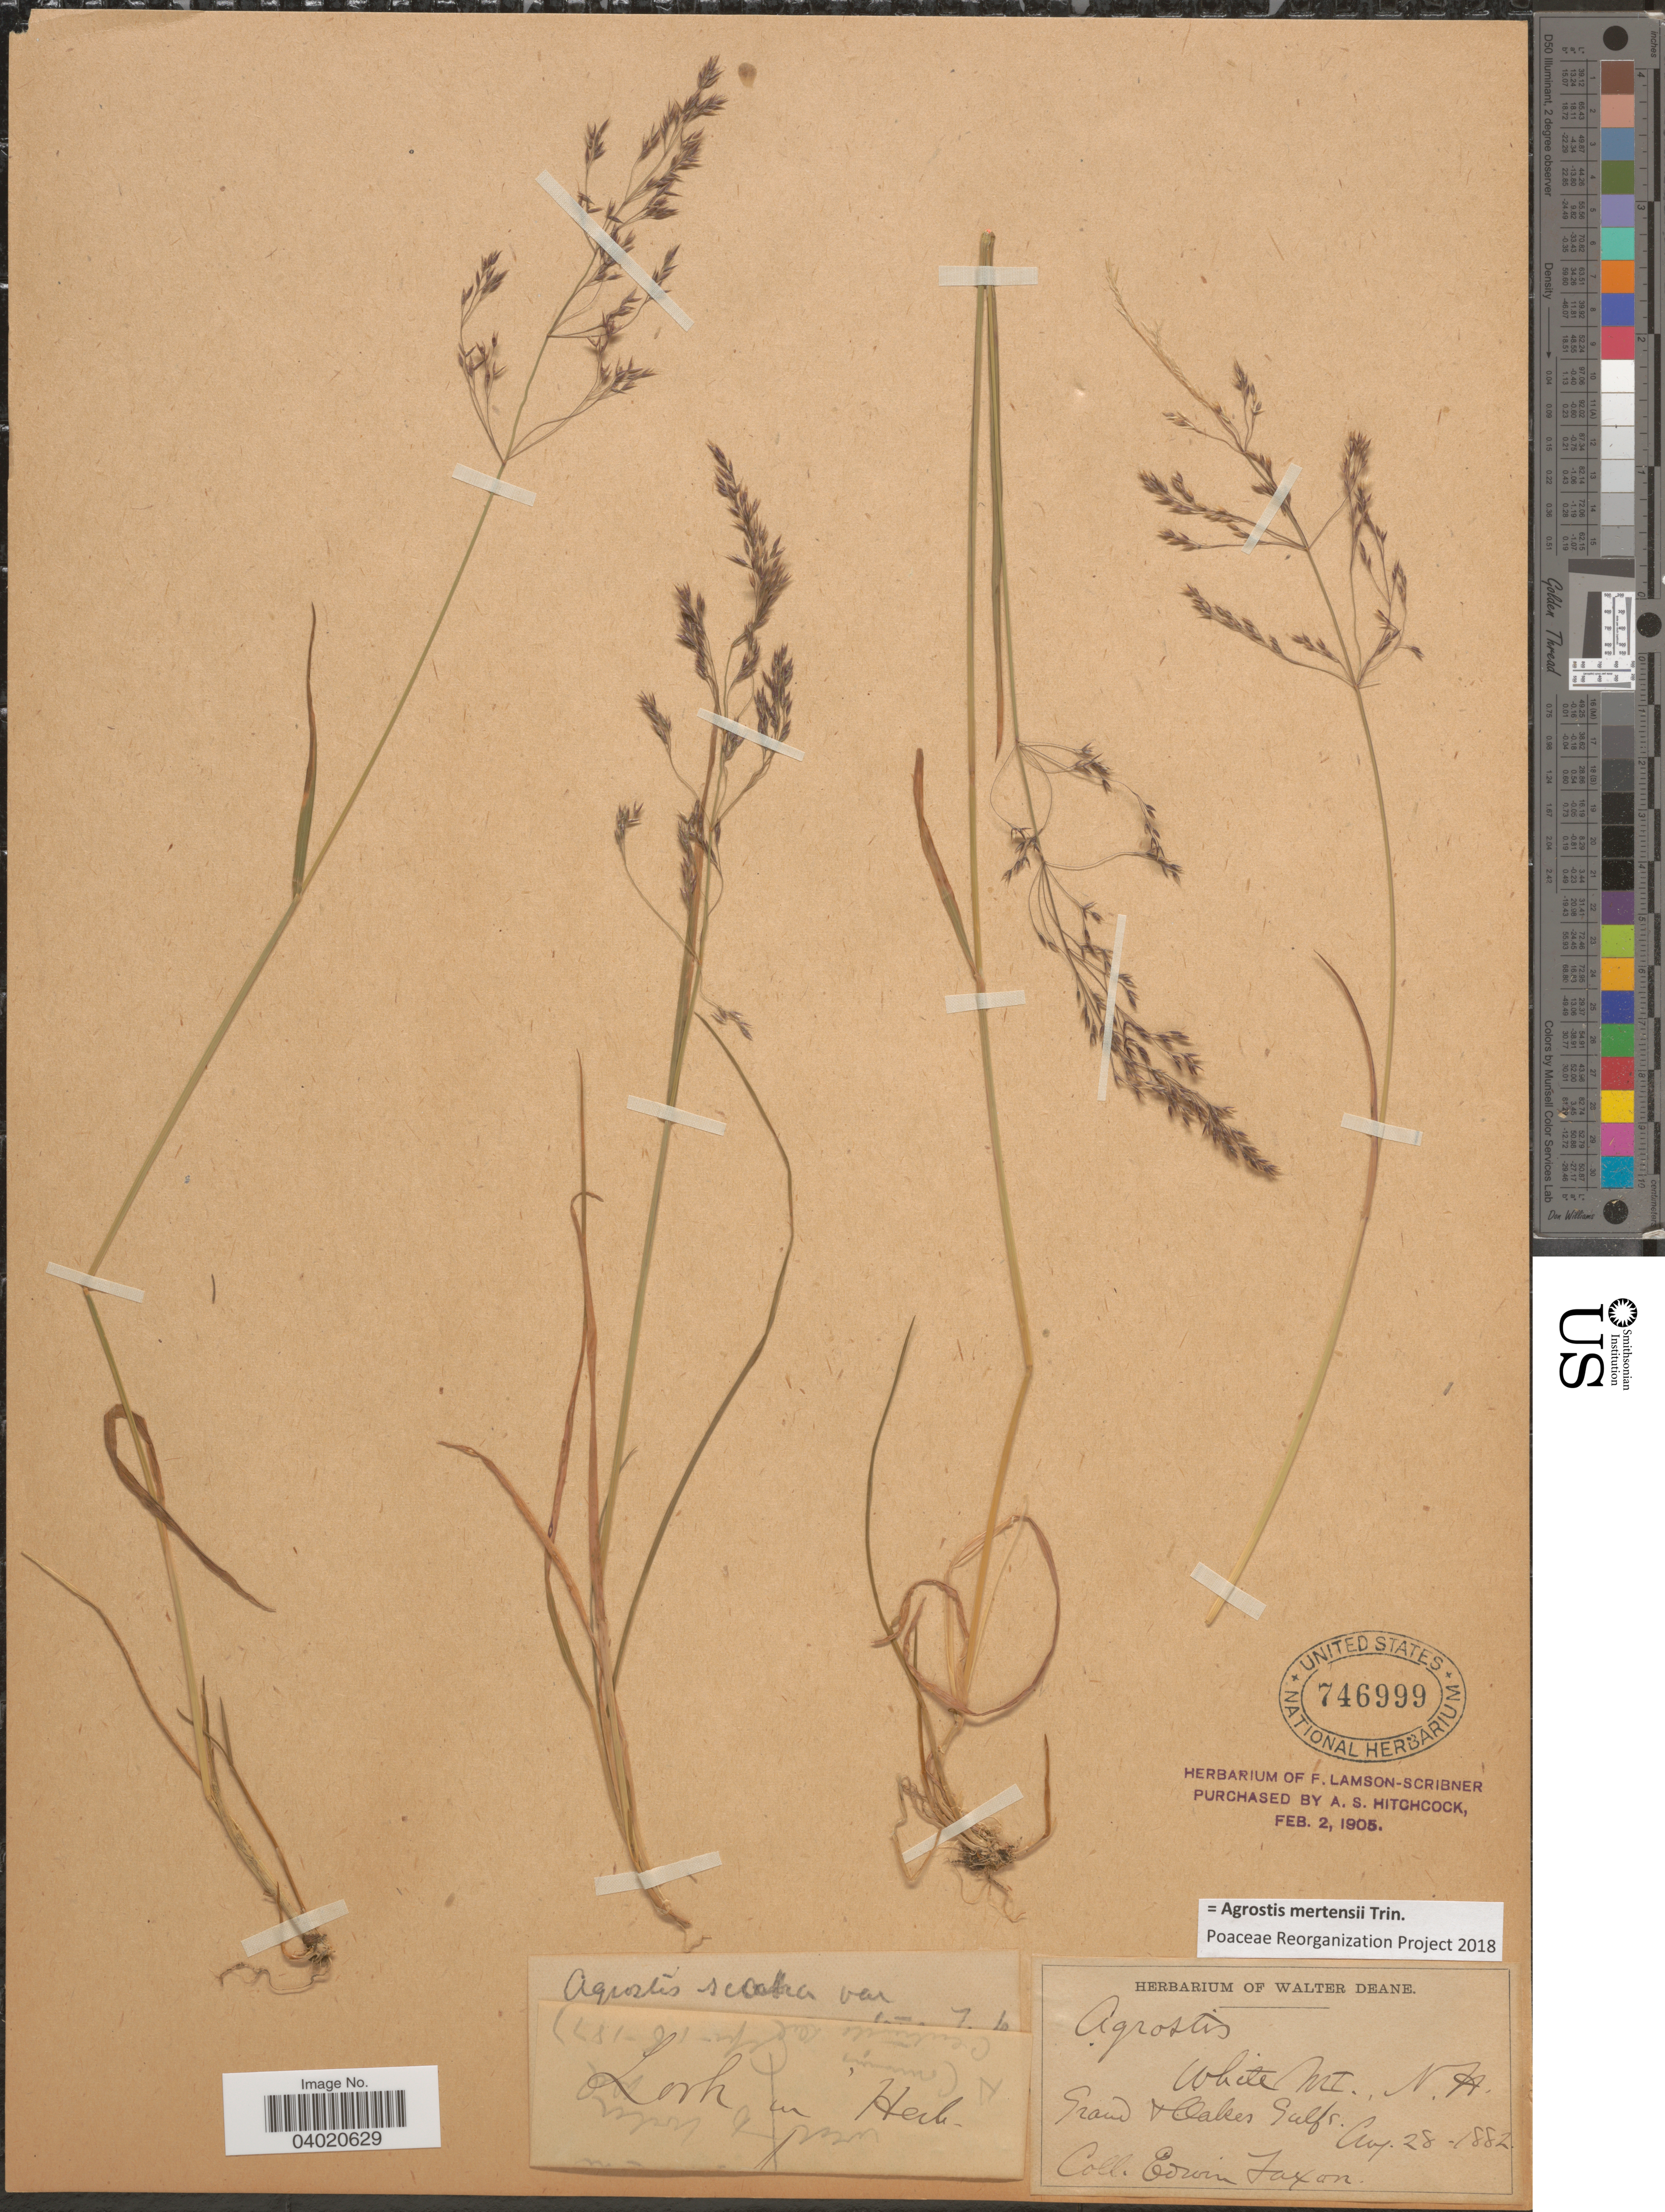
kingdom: Plantae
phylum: Tracheophyta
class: Liliopsida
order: Poales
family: Poaceae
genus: Agrostis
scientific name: Agrostis mertensii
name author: Trin.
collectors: E. Faxon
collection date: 1882-08-28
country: United States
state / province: New Hampshire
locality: White Mt. Grand & Oaks Gulfs.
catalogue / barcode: US 746999